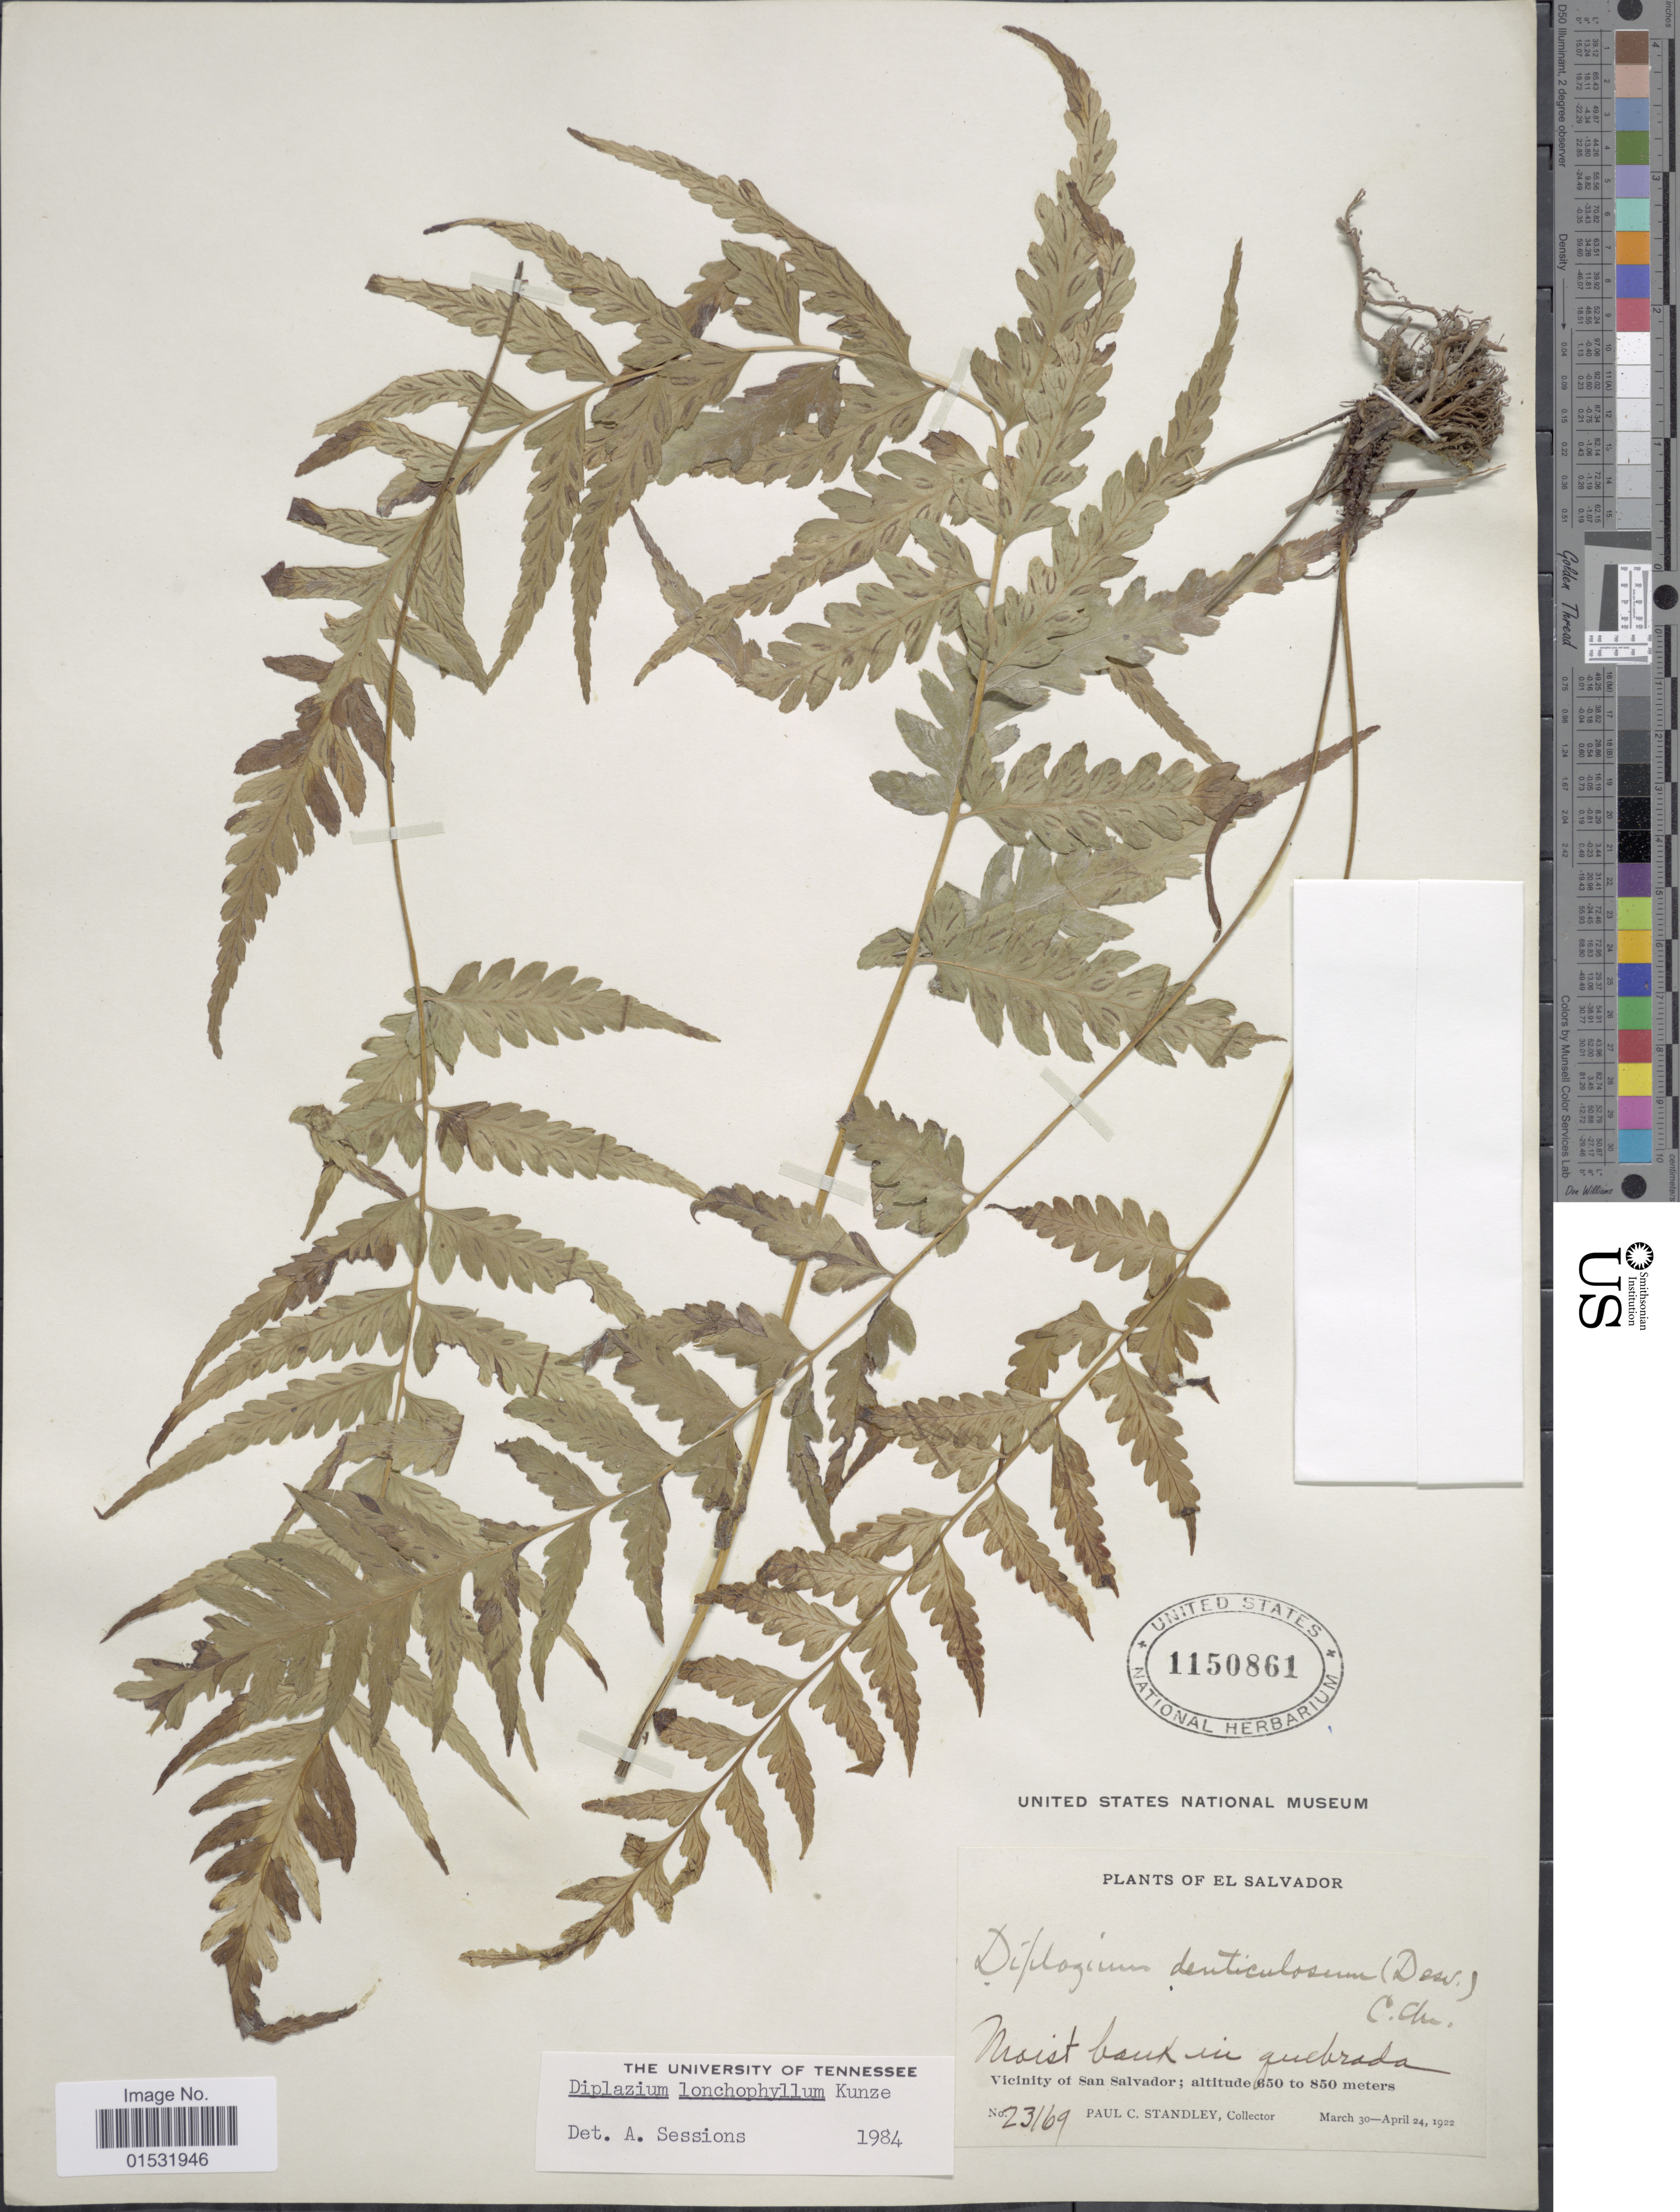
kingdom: Plantae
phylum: Tracheophyta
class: Polypodiopsida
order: Polypodiales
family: Athyriaceae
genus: Diplazium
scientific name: Diplazium lonchophyllum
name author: Kunze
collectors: P. C. Standley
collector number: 23169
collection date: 1922-03-30/1922-04-24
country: El Salvador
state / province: San Salvador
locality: Vicinity of San Salvador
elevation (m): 650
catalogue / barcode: US 1150861